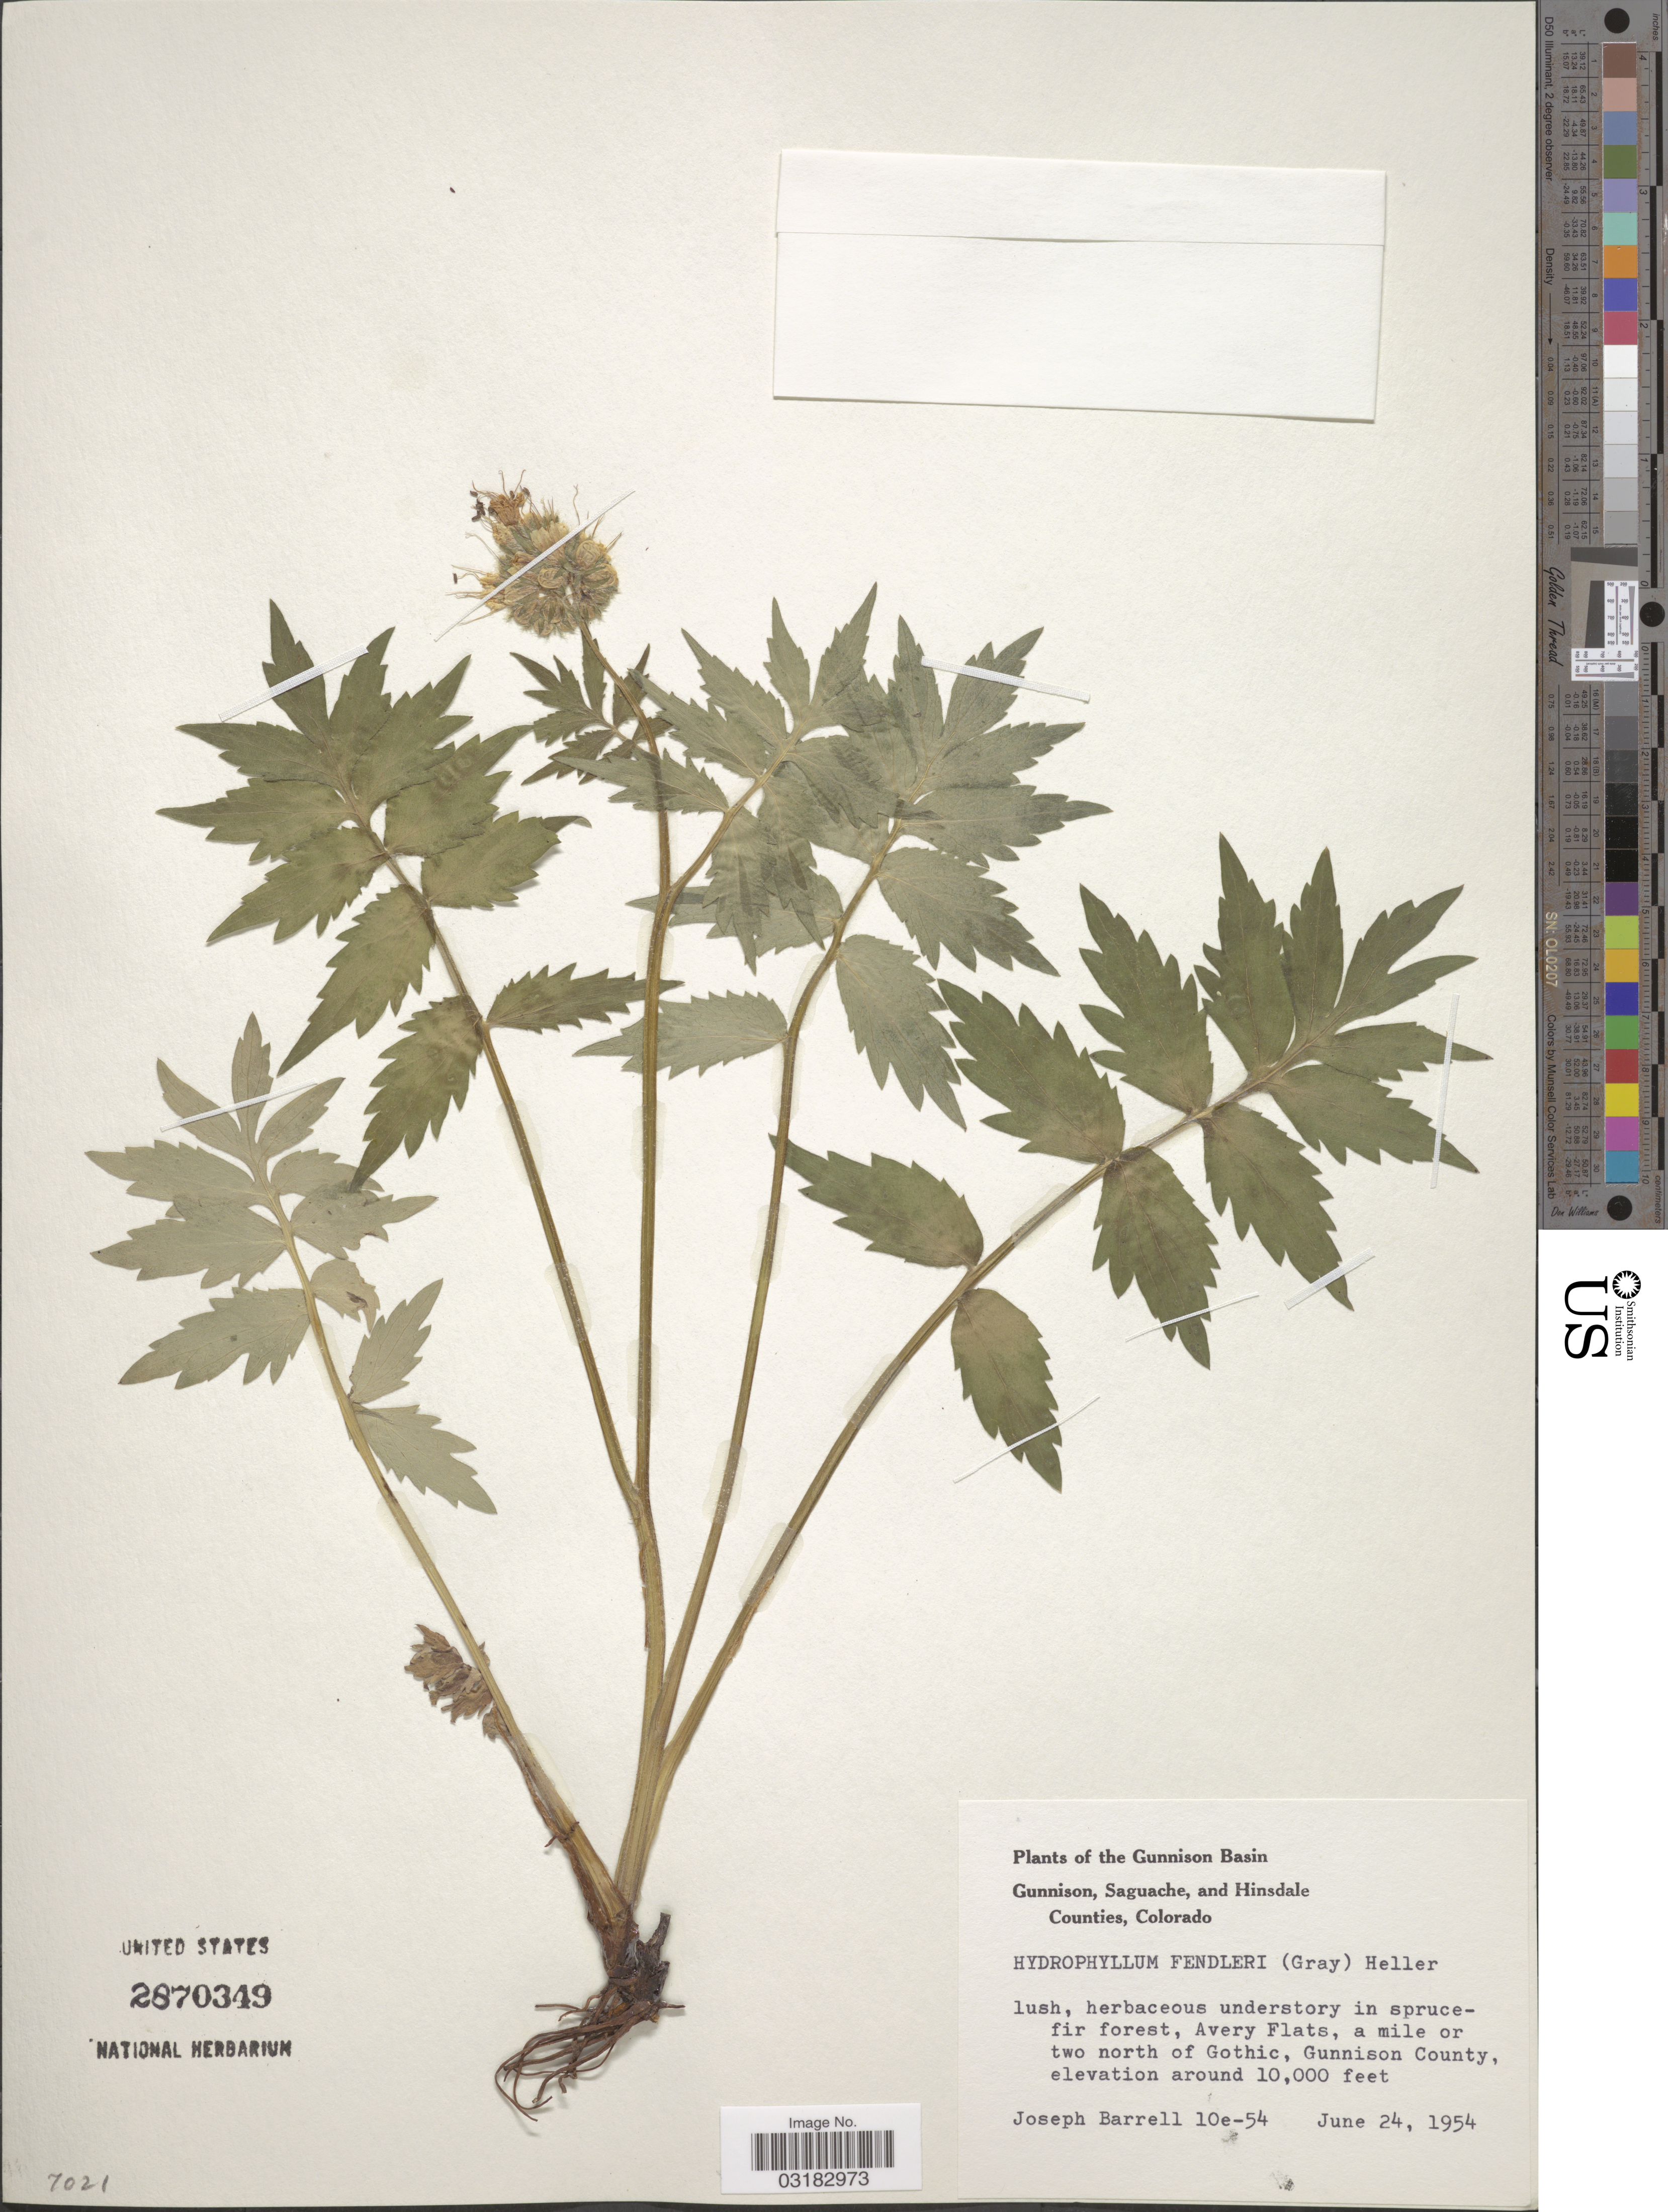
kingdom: Plantae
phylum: Tracheophyta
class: Magnoliopsida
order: Boraginales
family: Hydrophyllaceae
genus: Hydrophyllum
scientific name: Hydrophyllum fendleri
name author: (A. Gray) A. Heller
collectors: J. Barrell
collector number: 10e-54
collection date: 1954-06-24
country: United States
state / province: Colorado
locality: Gunnison Basin. Gunnison, Saguache, and Hinsdale Counties. Avery Flats, a mile or two north of Gothic, Gunnison County.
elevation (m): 3048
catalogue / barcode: US 2870349